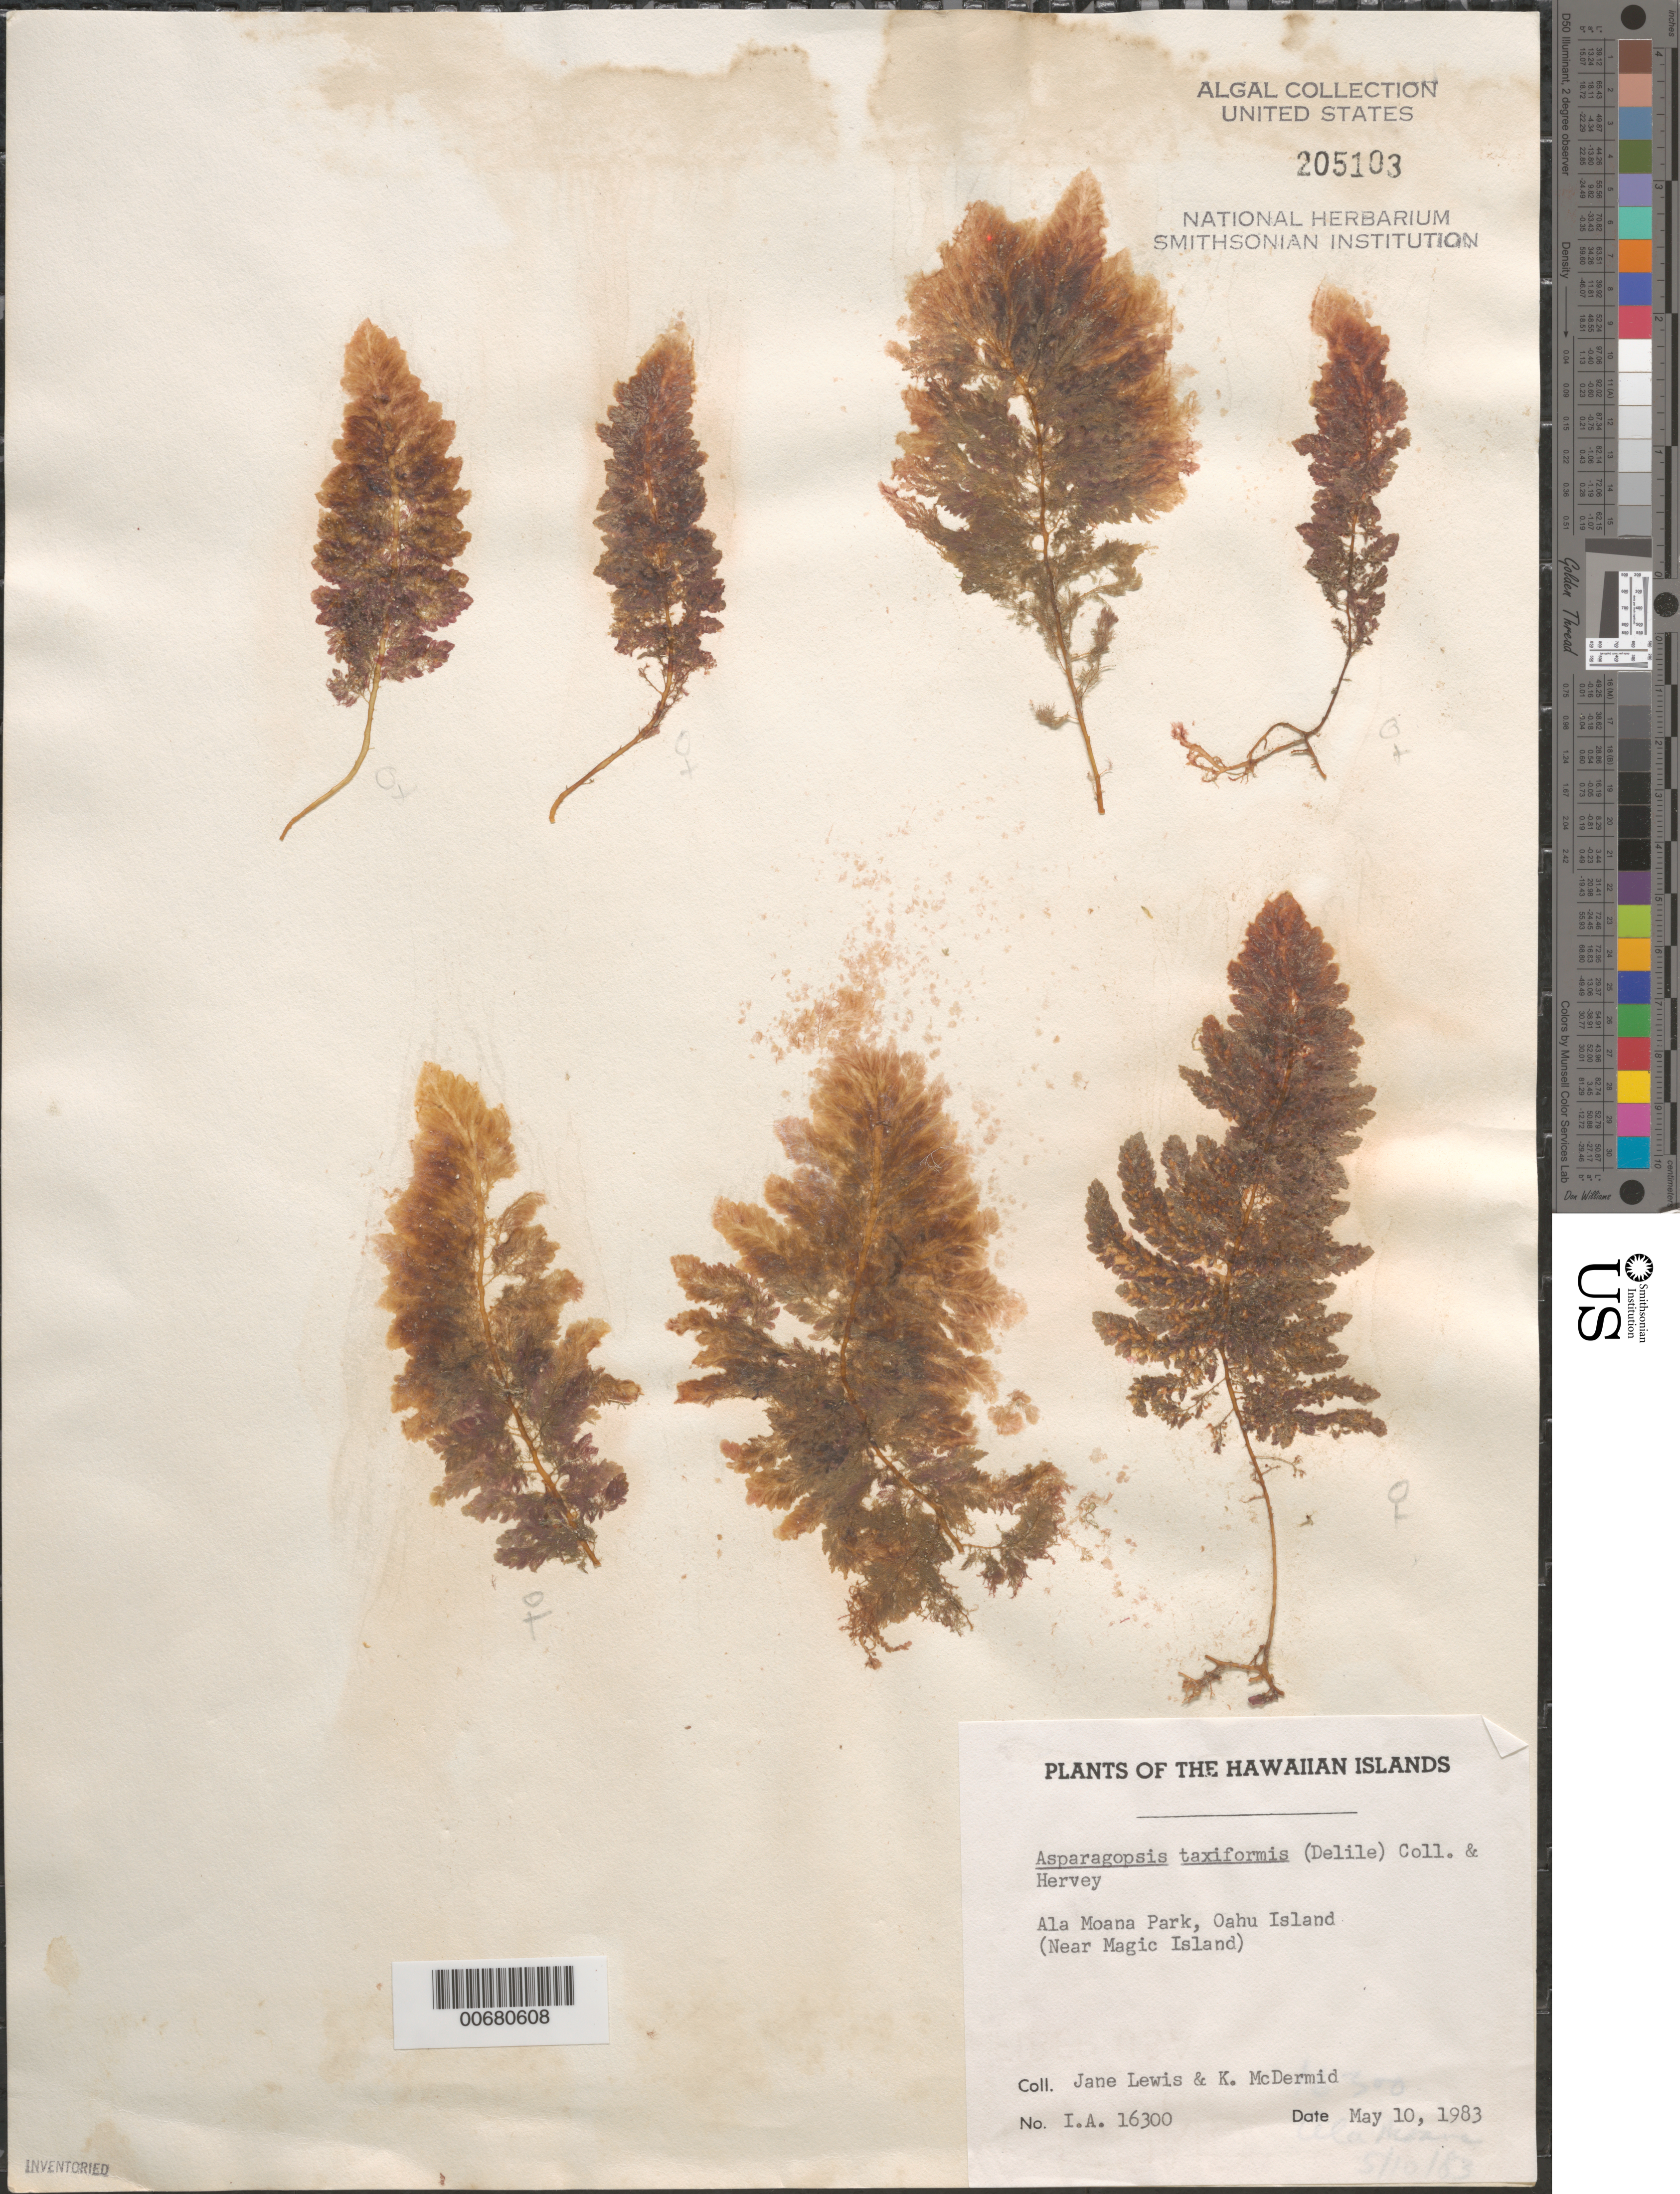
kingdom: Plantae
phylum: Rhodophyta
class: Florideophyceae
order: Bonnemaisoniales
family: Bonnemaisoniaceae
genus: Asparagopsis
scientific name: Asparagopsis taxiformis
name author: (Delile) Trevis.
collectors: J. Lewis & K. McDermid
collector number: IAA 16300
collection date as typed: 10 May 1983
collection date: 1983-05-10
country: United States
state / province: Hawaii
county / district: Honolulu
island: Oahu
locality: Ala Moana Park near Magic Island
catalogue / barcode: US 205103